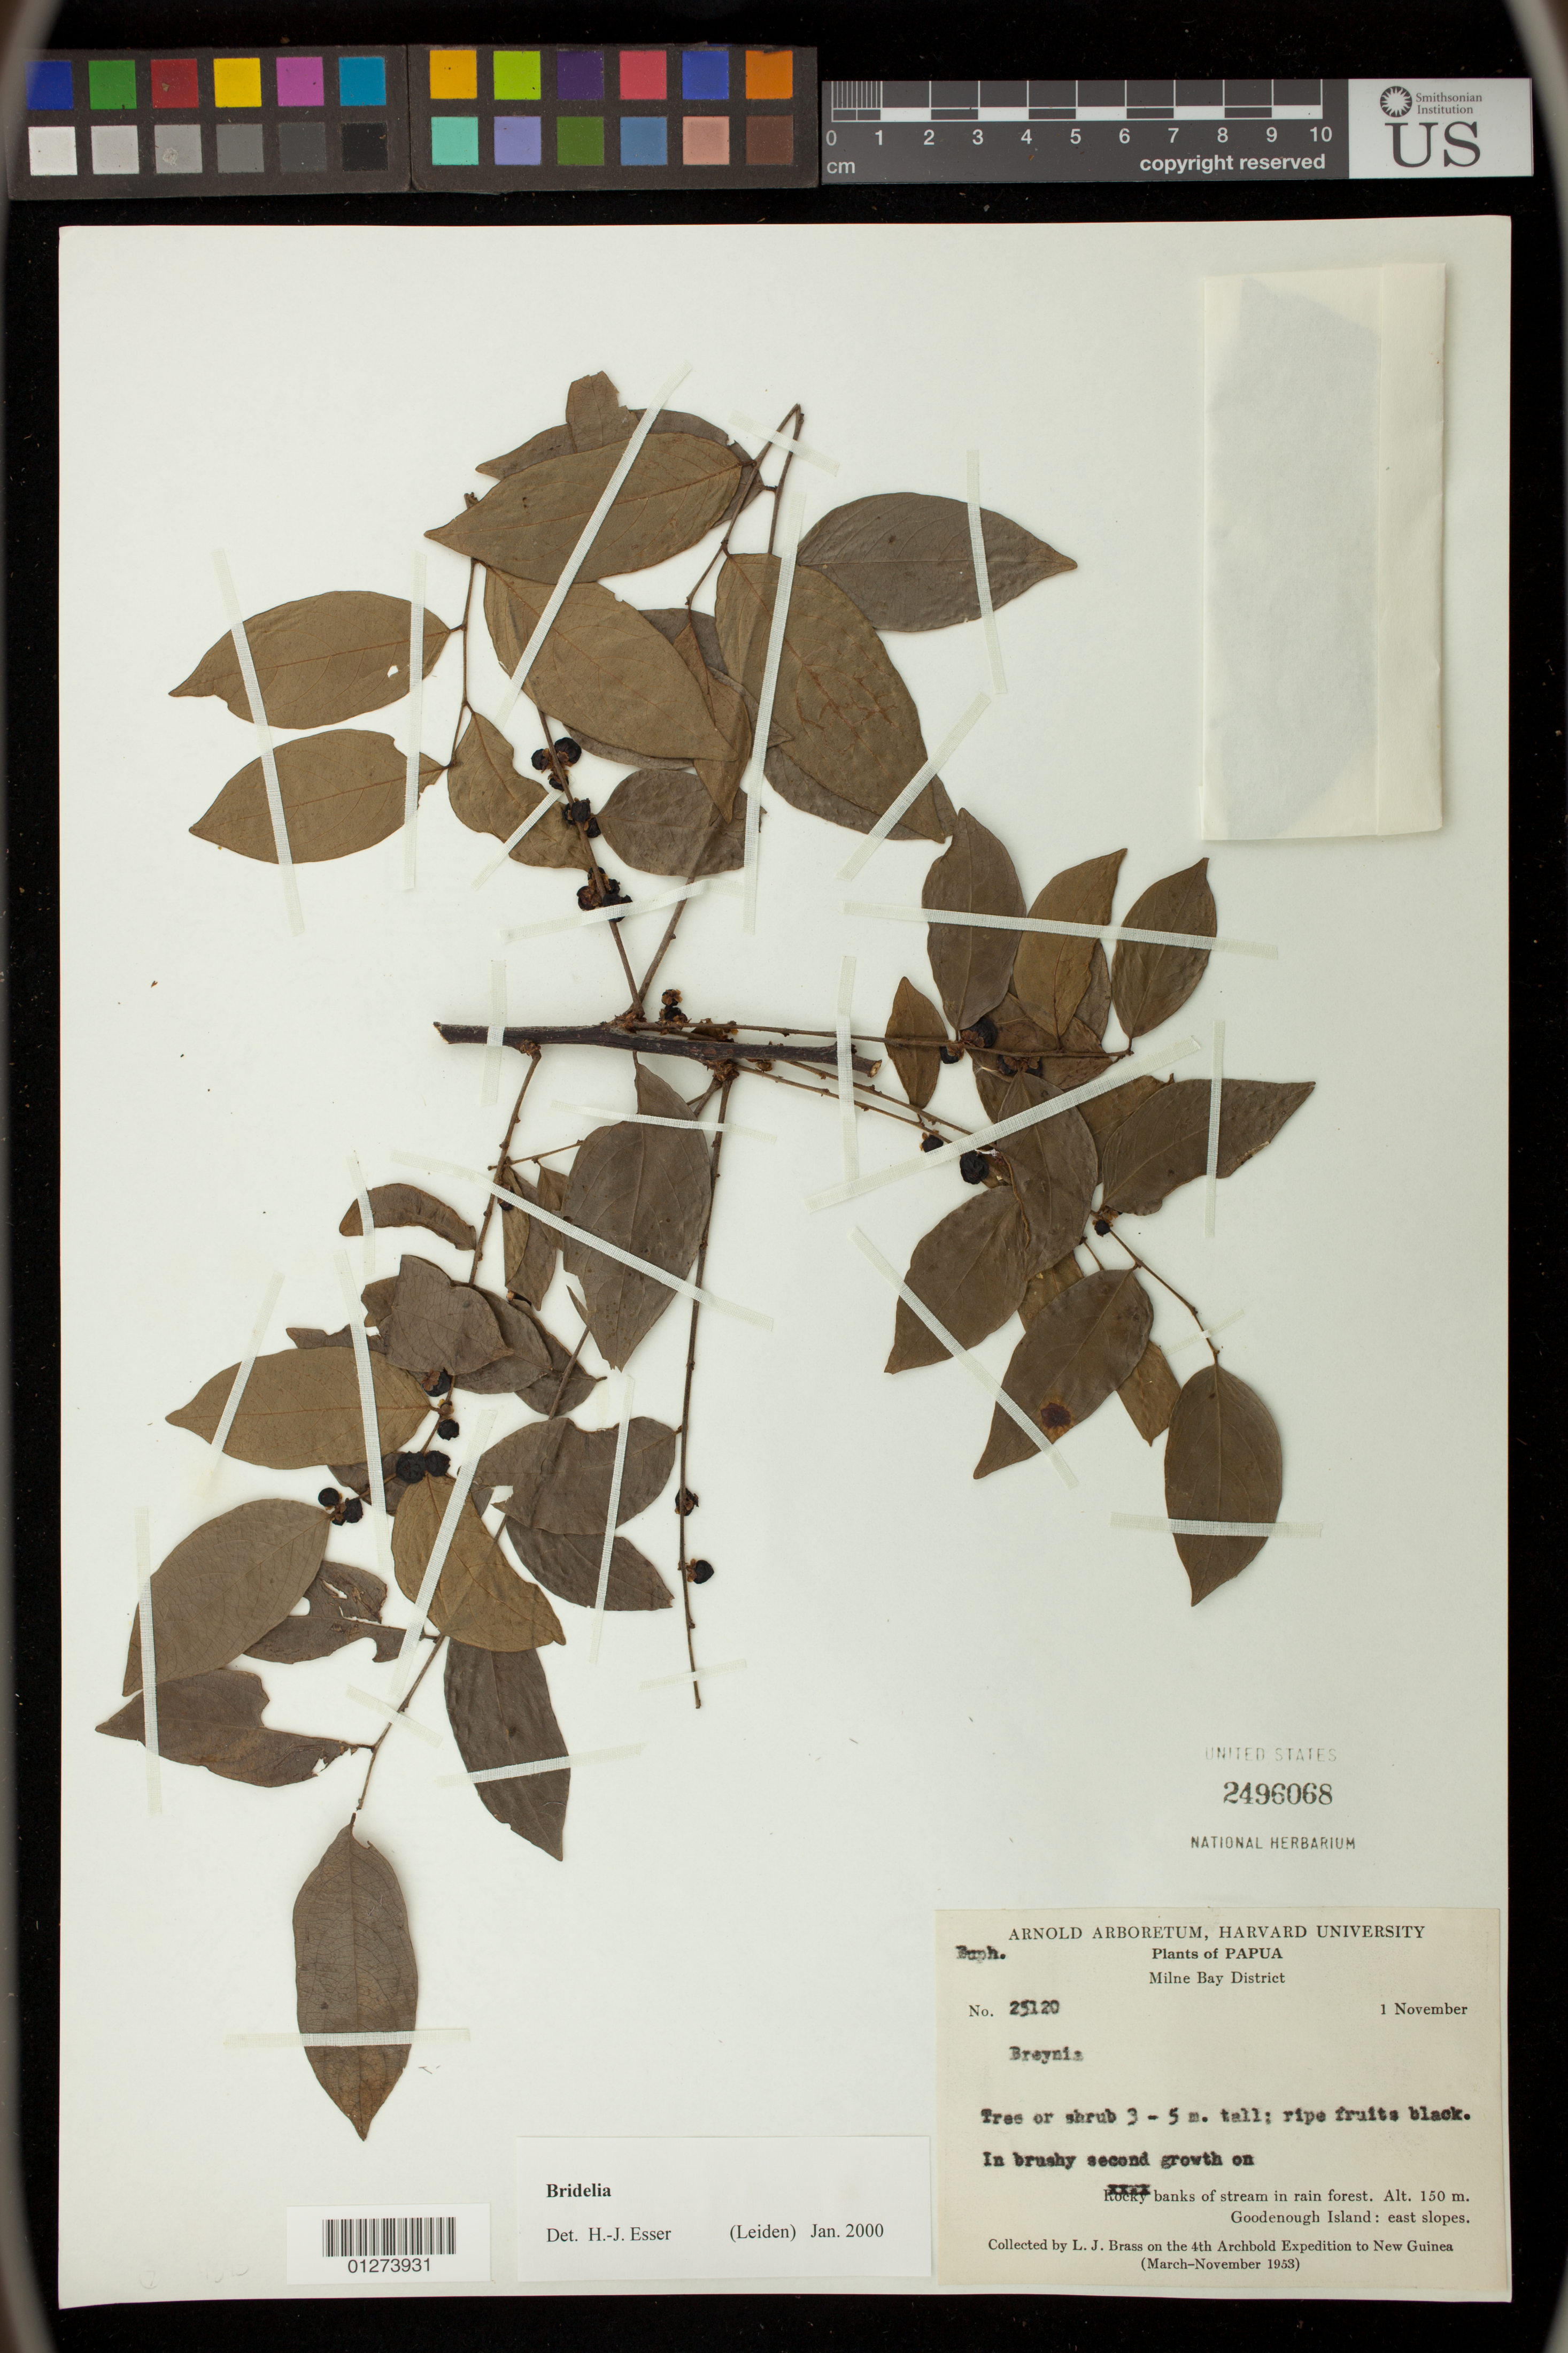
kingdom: Plantae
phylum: Tracheophyta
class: Magnoliopsida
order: Malpighiales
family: Phyllanthaceae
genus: Bridelia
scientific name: Bridelia sp.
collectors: L. J. Brass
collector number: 25120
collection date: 1953-11-01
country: Papua New Guinea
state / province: Milne Bay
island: Goodenough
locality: Rocky banks of stream in rain forest. Goodenough Island: east slope,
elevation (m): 150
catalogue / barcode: US 2496068